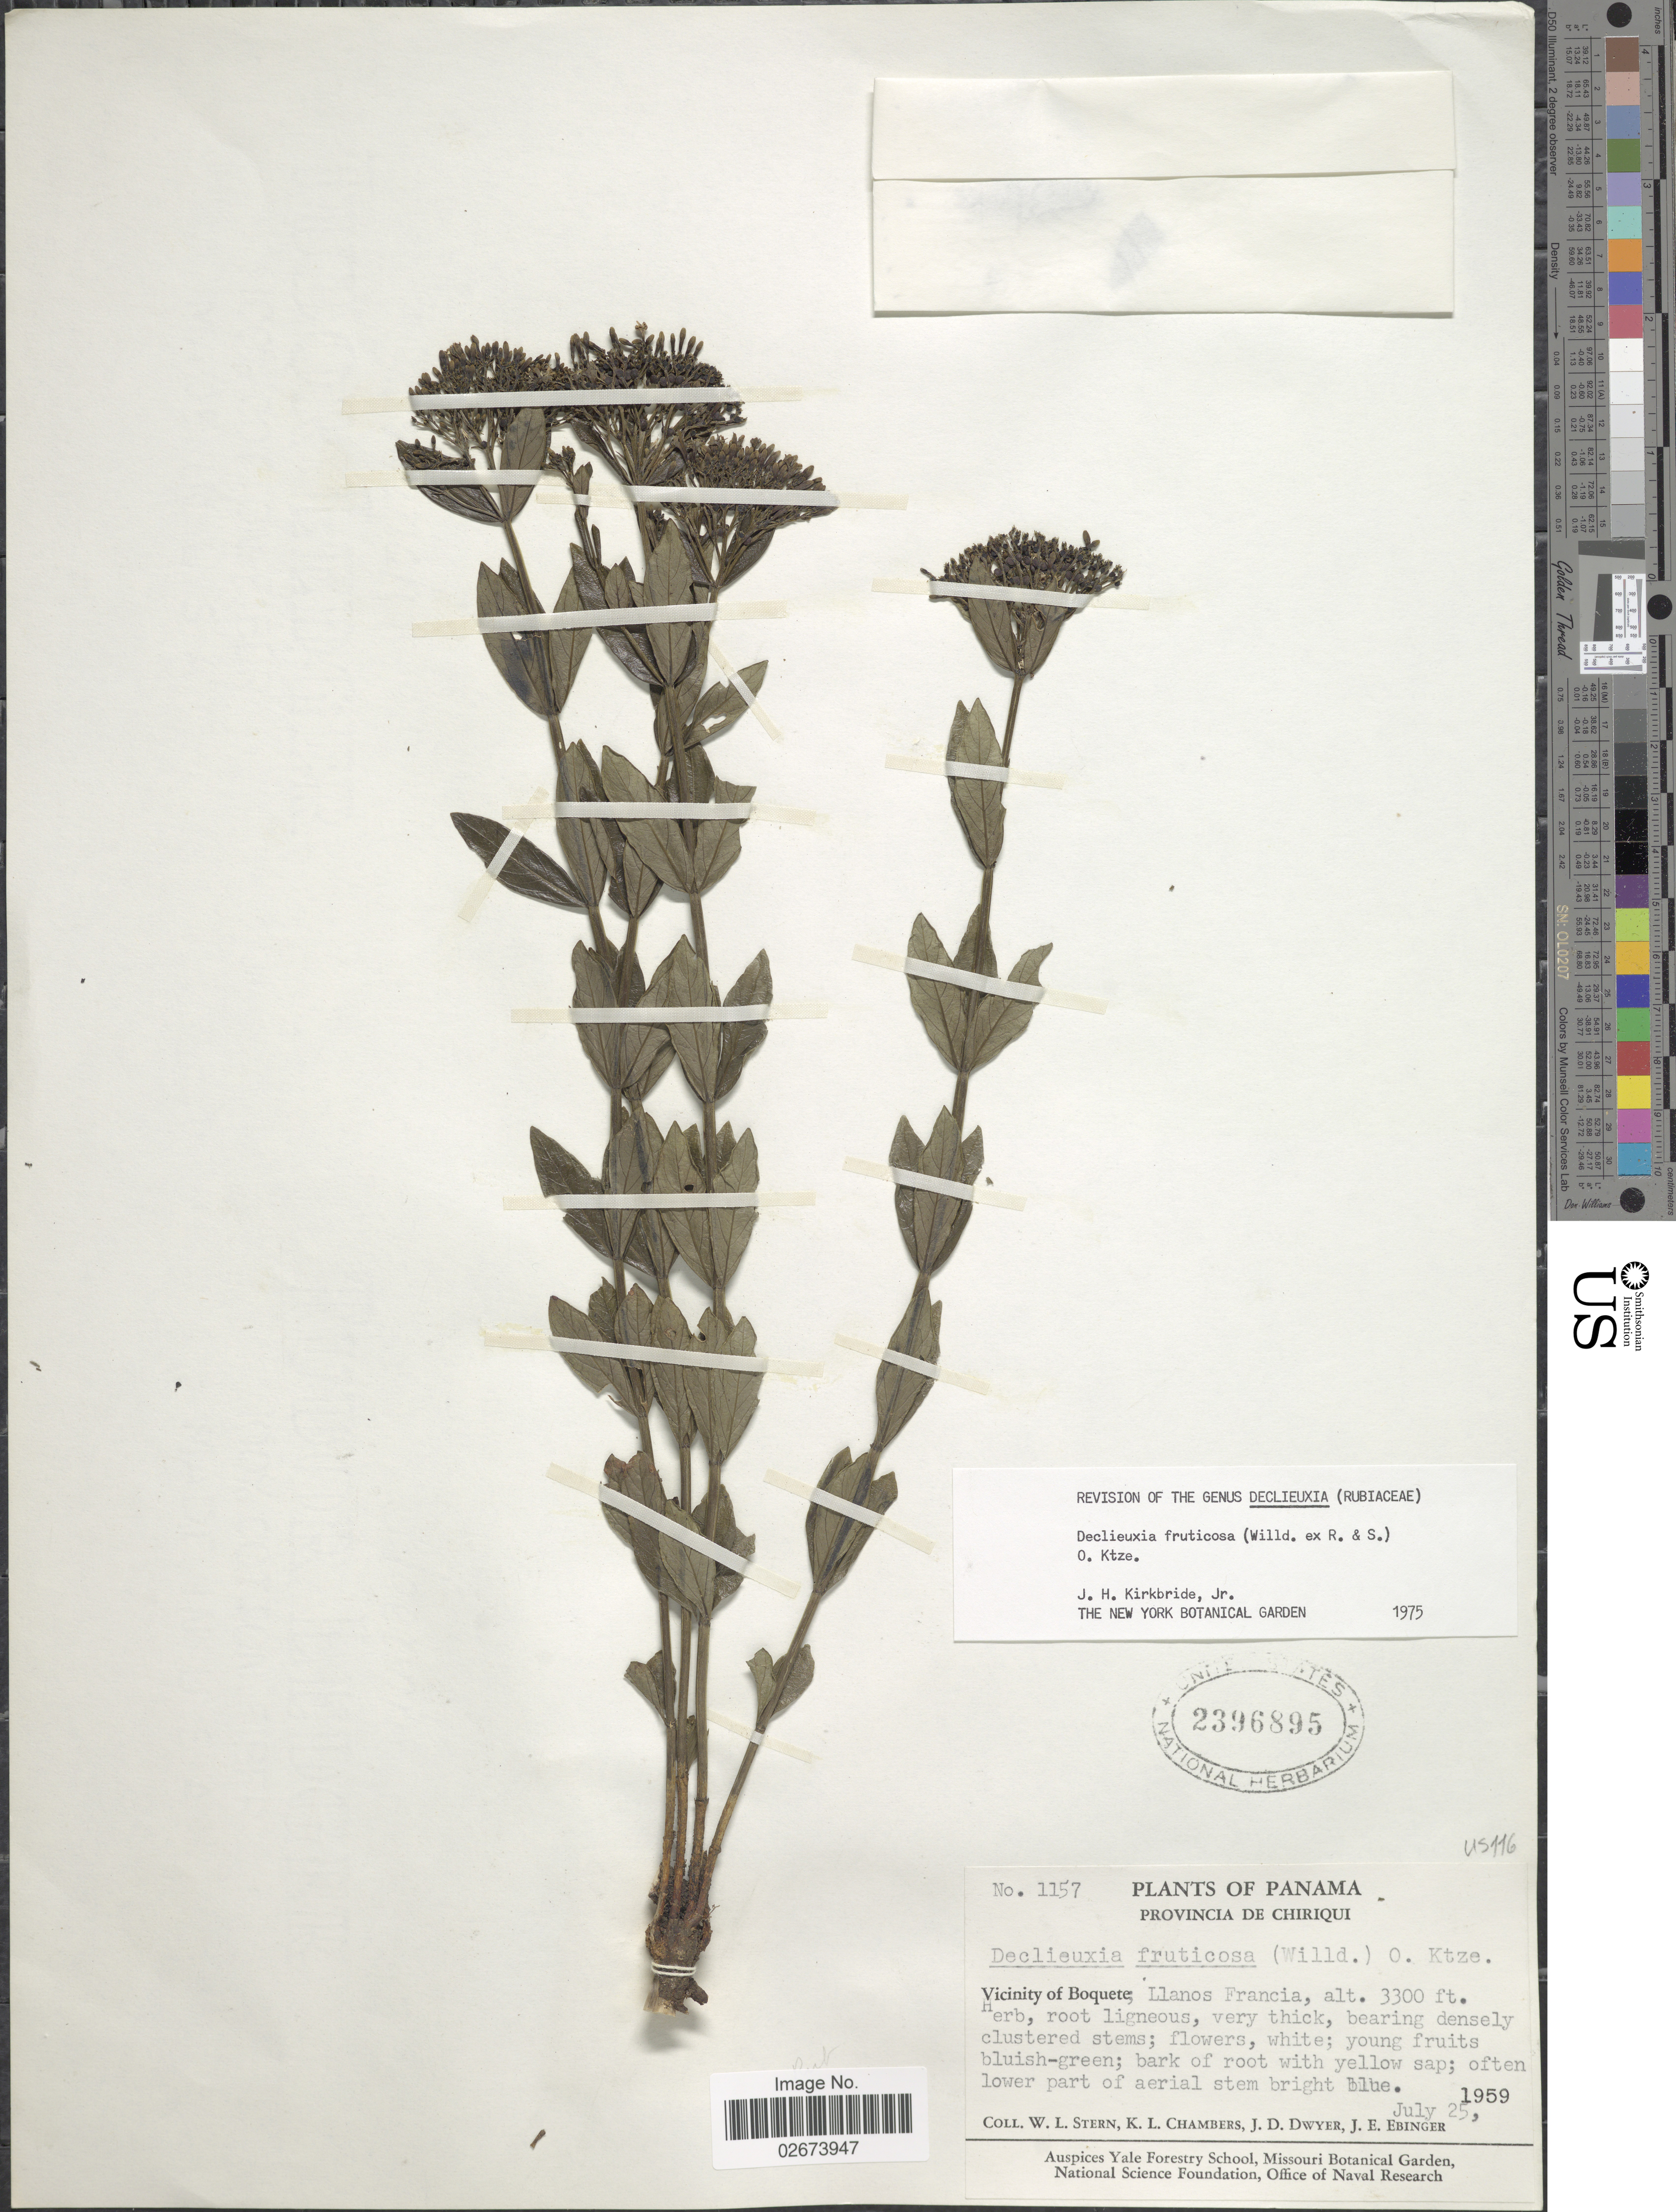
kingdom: Plantae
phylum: Tracheophyta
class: Magnoliopsida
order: Gentianales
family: Rubiaceae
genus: Declieuxia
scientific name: Declieuxia fruticosa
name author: (Willd. ex Roem. & Schult.) Kuntze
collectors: W. L. Stern, K. Chambers, J. D. Dwyer & J. Ebinger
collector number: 1157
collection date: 1959-07-25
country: Panama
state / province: Chiriqui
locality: Vicinity of Boquete; Llanos Francia.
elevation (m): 1006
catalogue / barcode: US 2396895